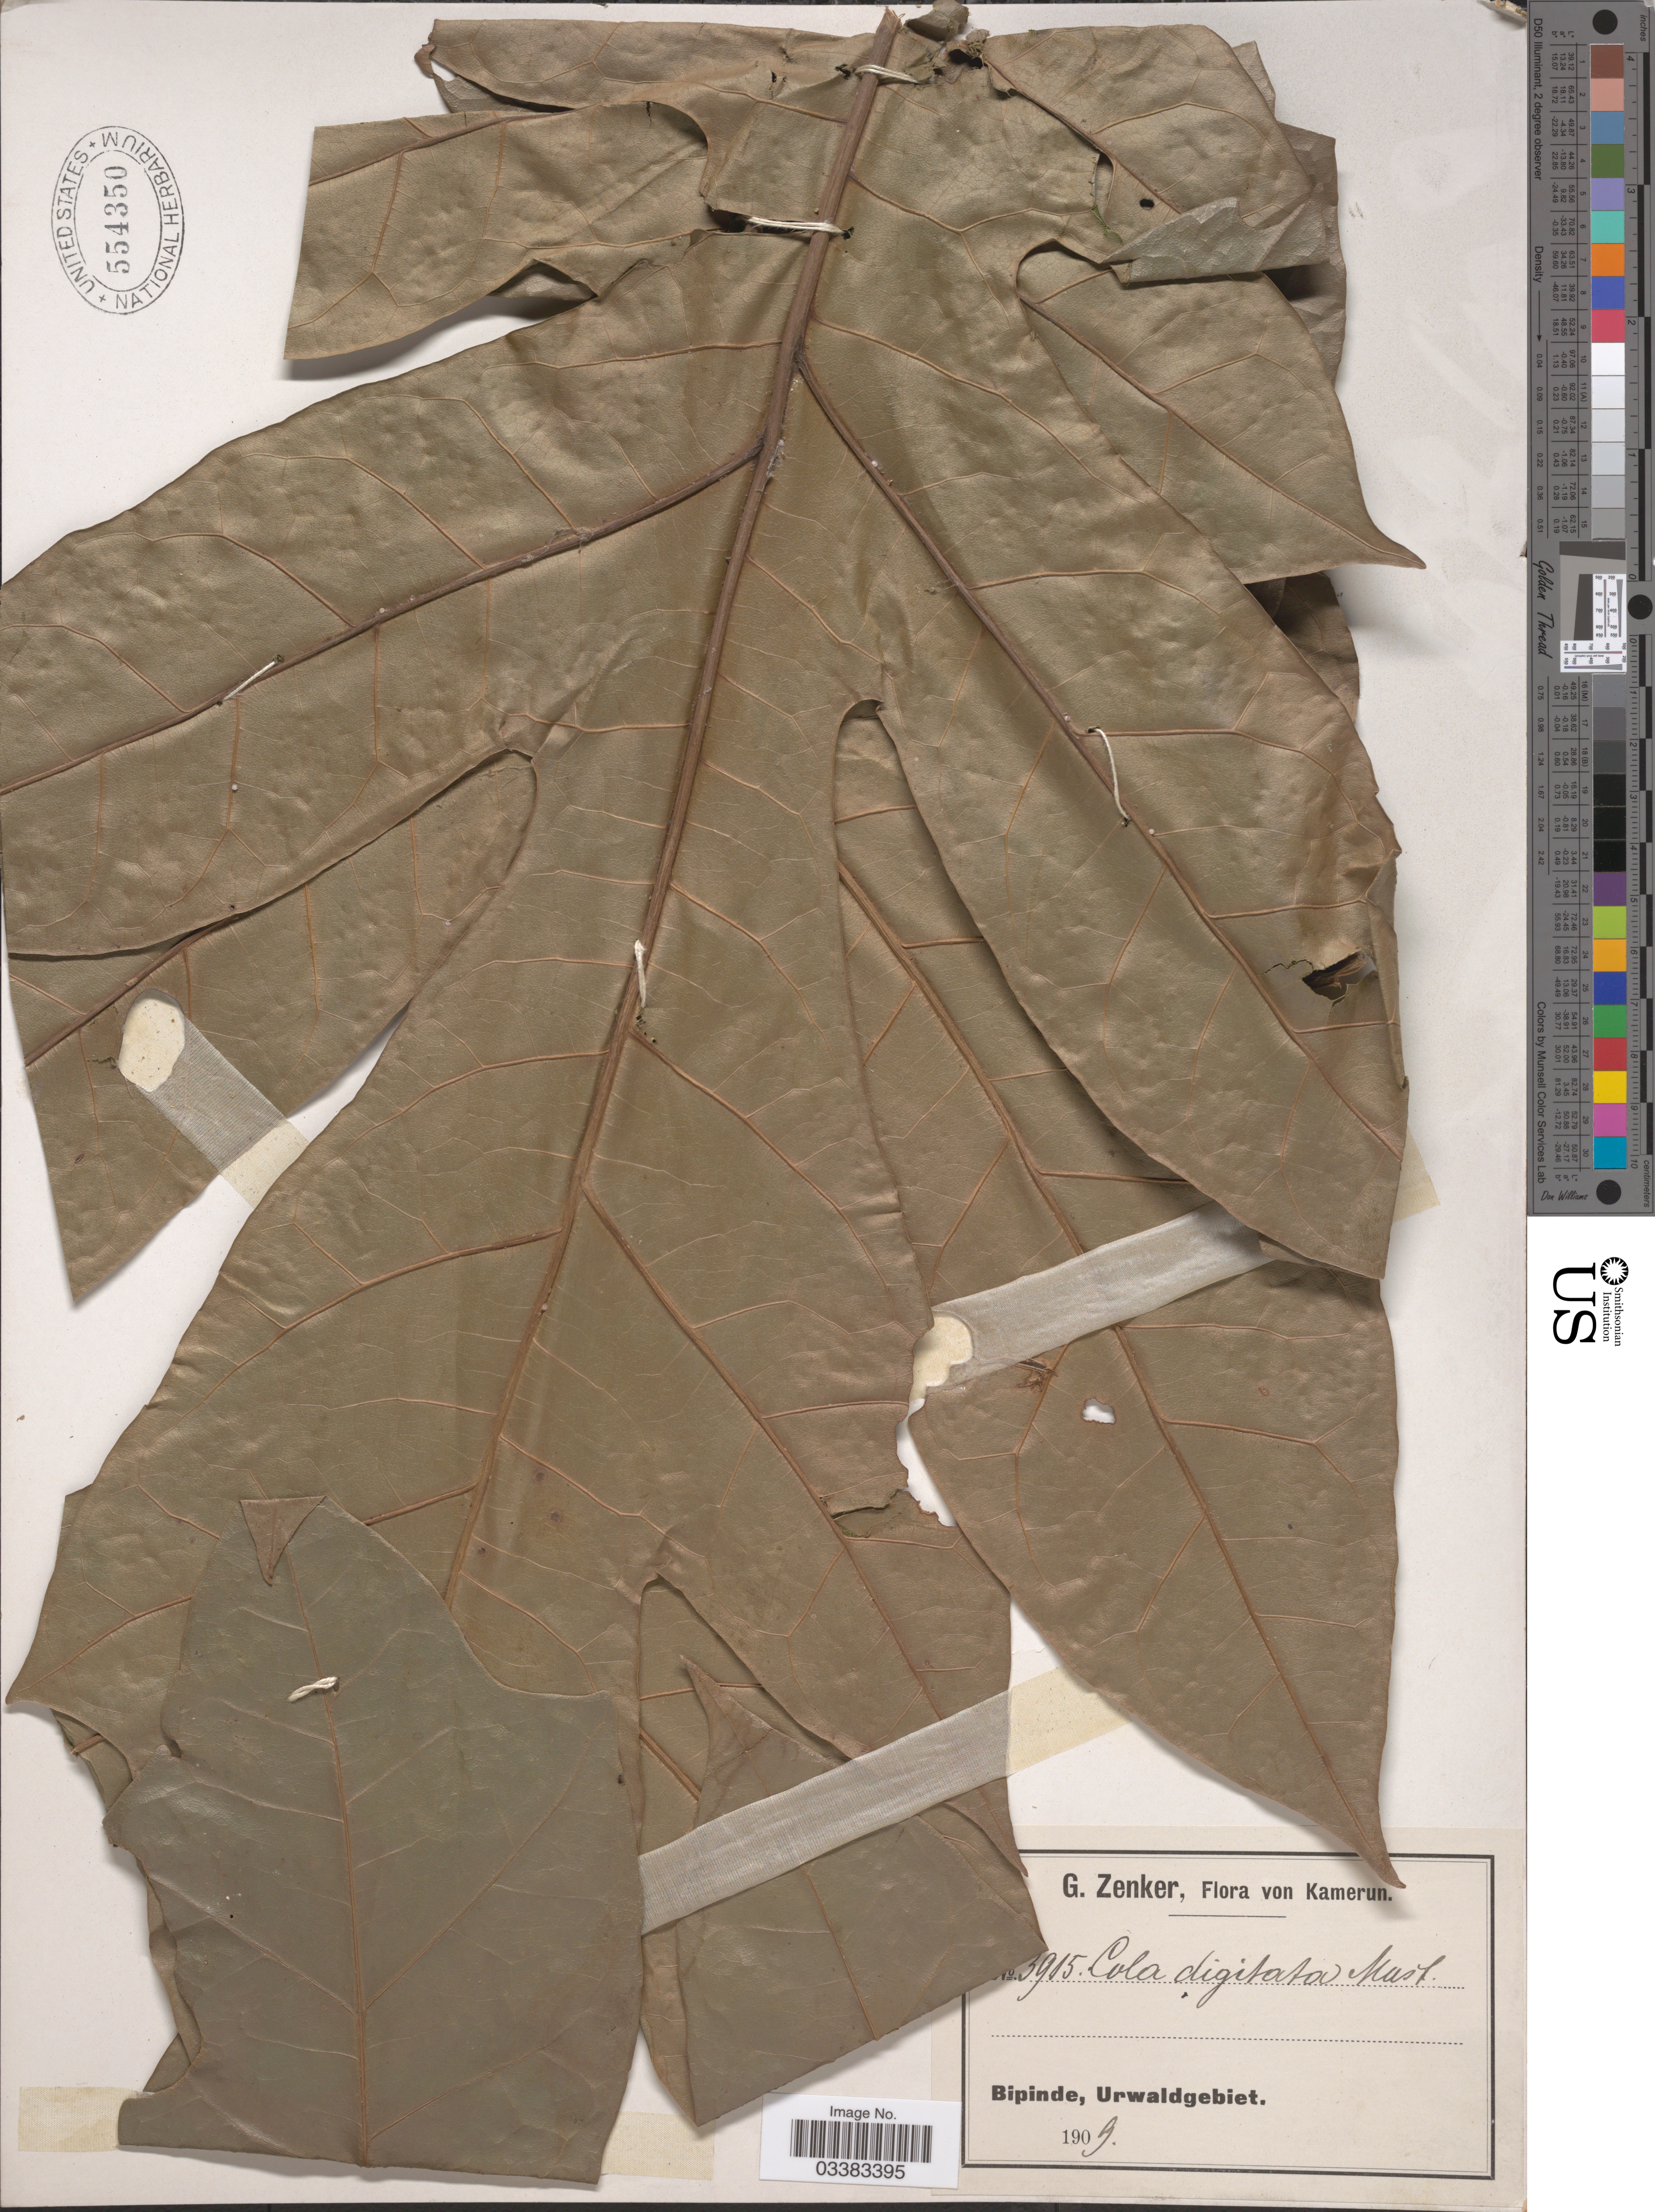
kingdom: Plantae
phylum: Tracheophyta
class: Magnoliopsida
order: Malvales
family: Malvaceae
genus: Cola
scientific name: Cola digitata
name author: Mast.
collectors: G. A. Zenker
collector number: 3915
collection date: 1909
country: Cameroon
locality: Kamerun. Bipinde, Urwaldgebiet.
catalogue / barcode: US 554350